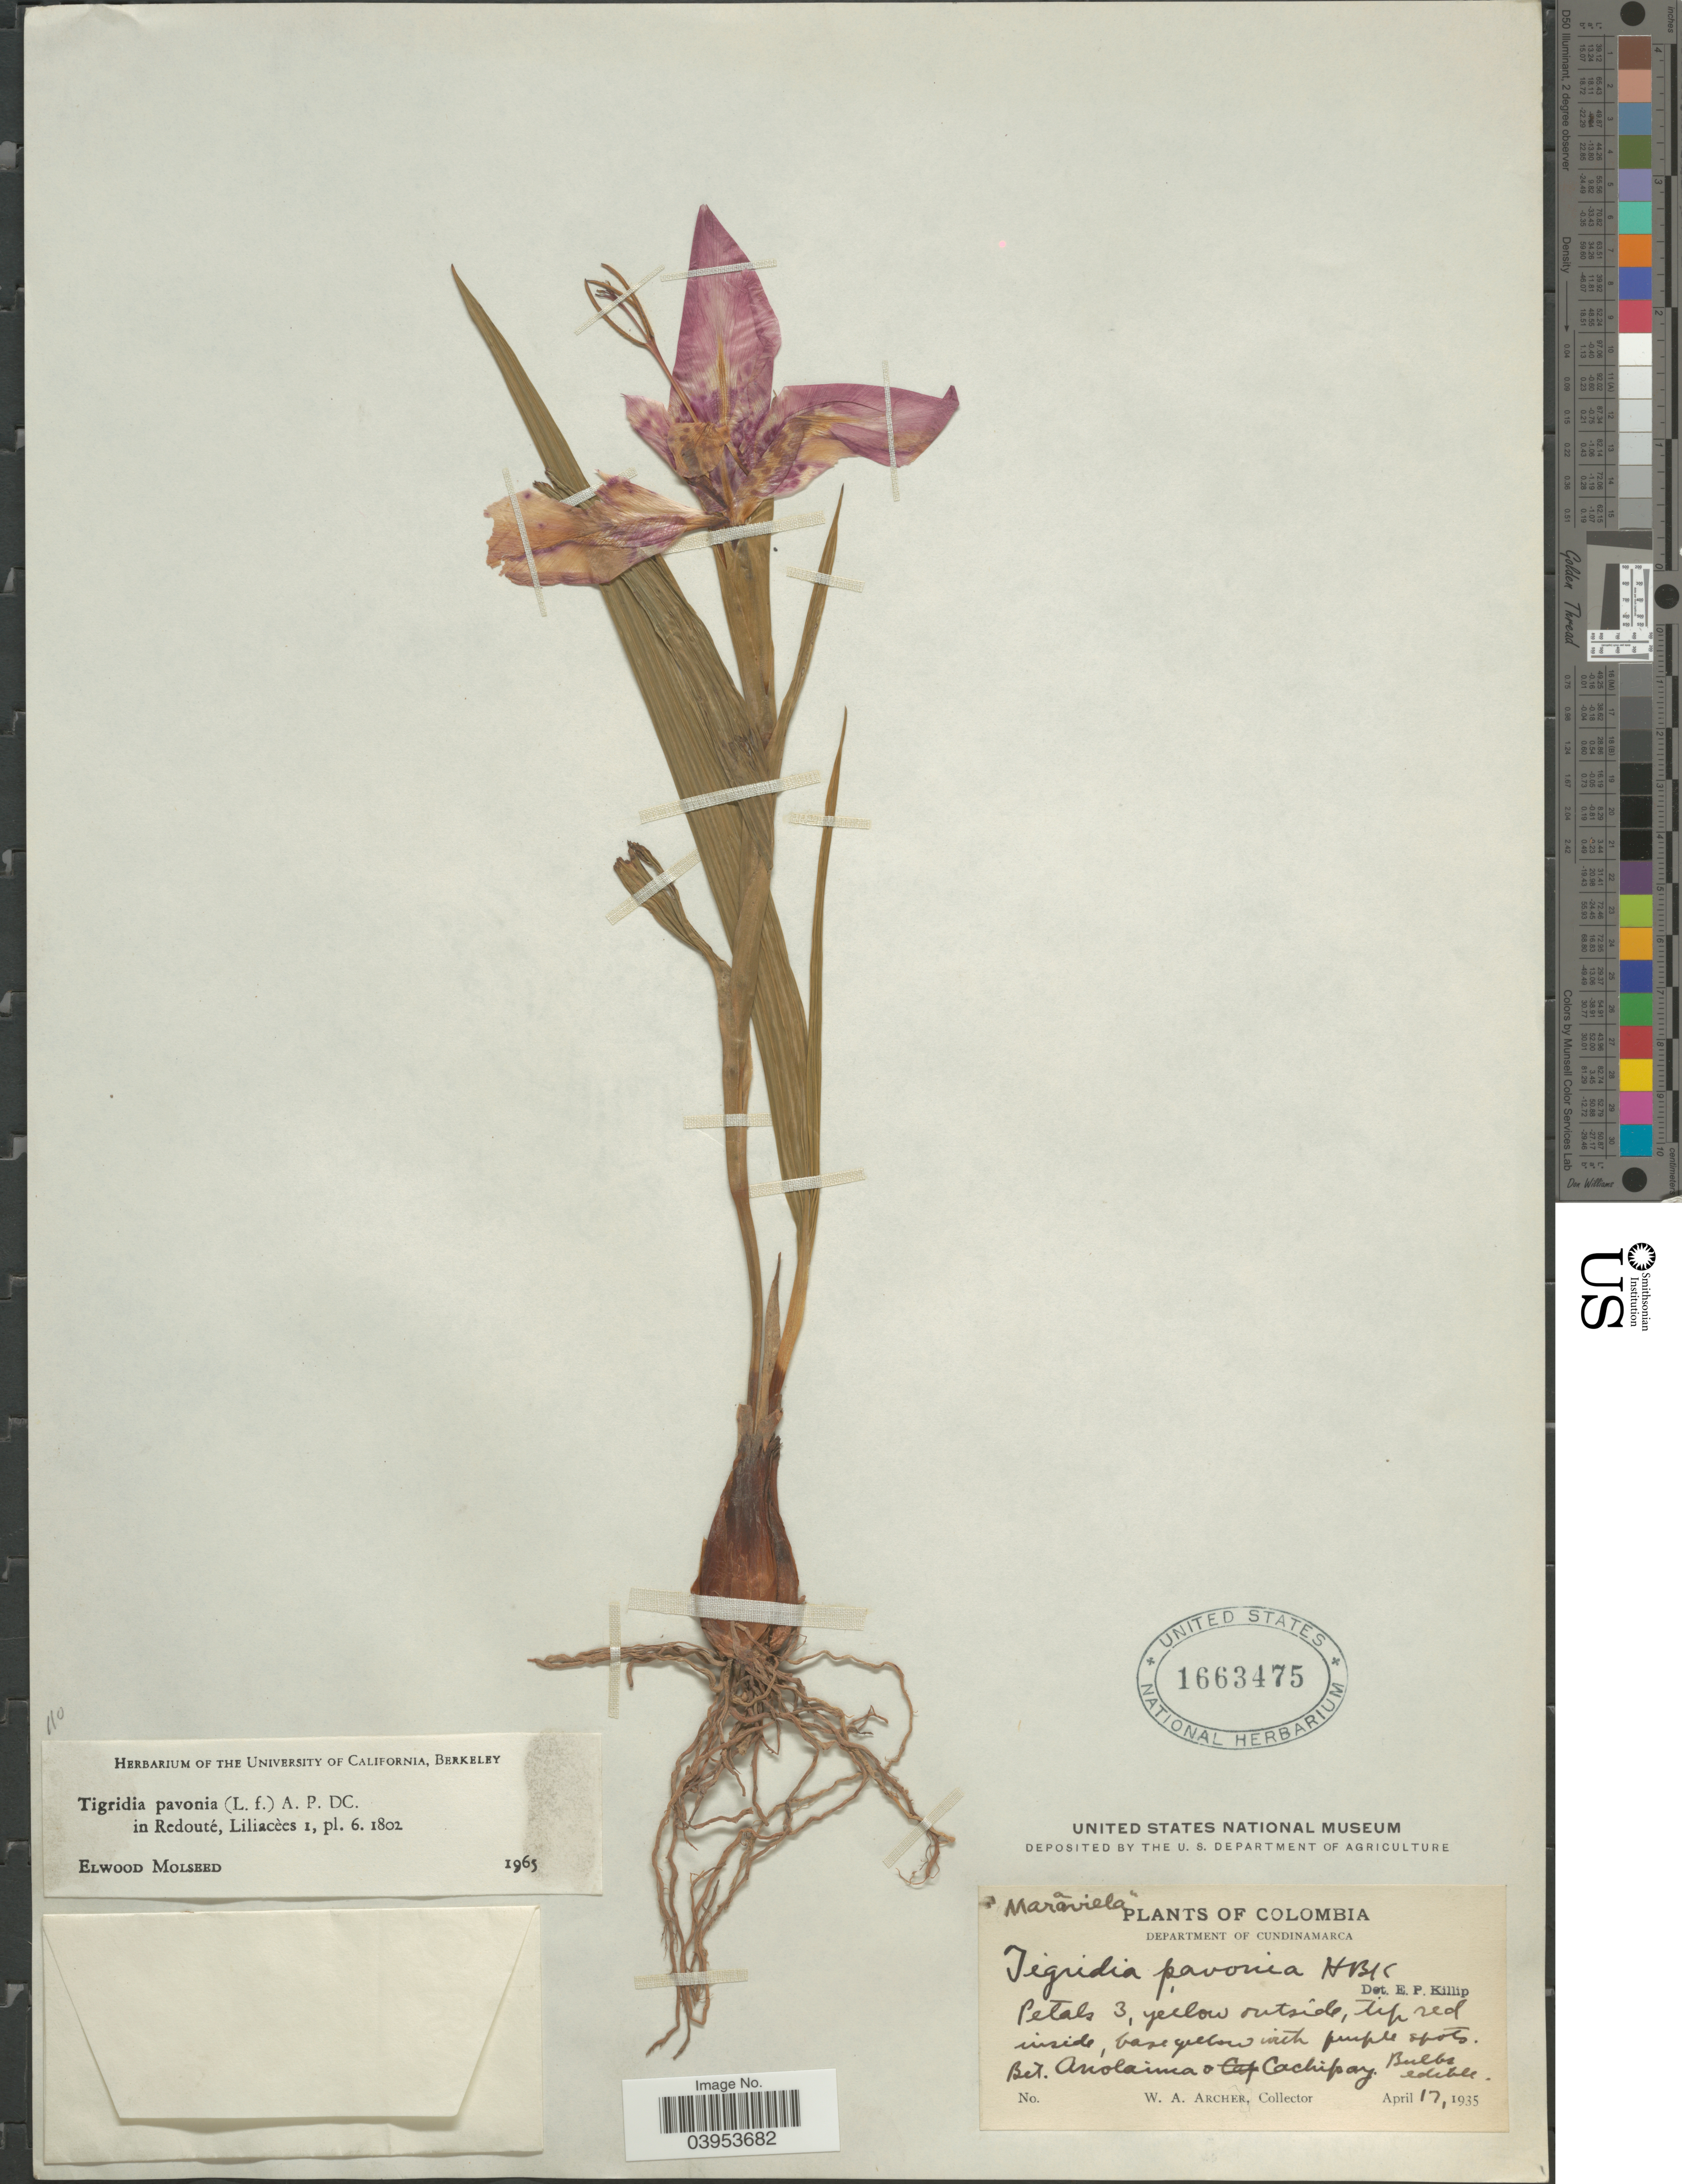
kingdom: Plantae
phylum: Tracheophyta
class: Liliopsida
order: Asparagales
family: Iridaceae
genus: Tigridia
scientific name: Tigridia pavonia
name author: (L. f.) DC.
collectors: W. Archer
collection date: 1935-04-17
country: Colombia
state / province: Cundinamarca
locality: Department of Cundinamarca.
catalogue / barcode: US 1663475